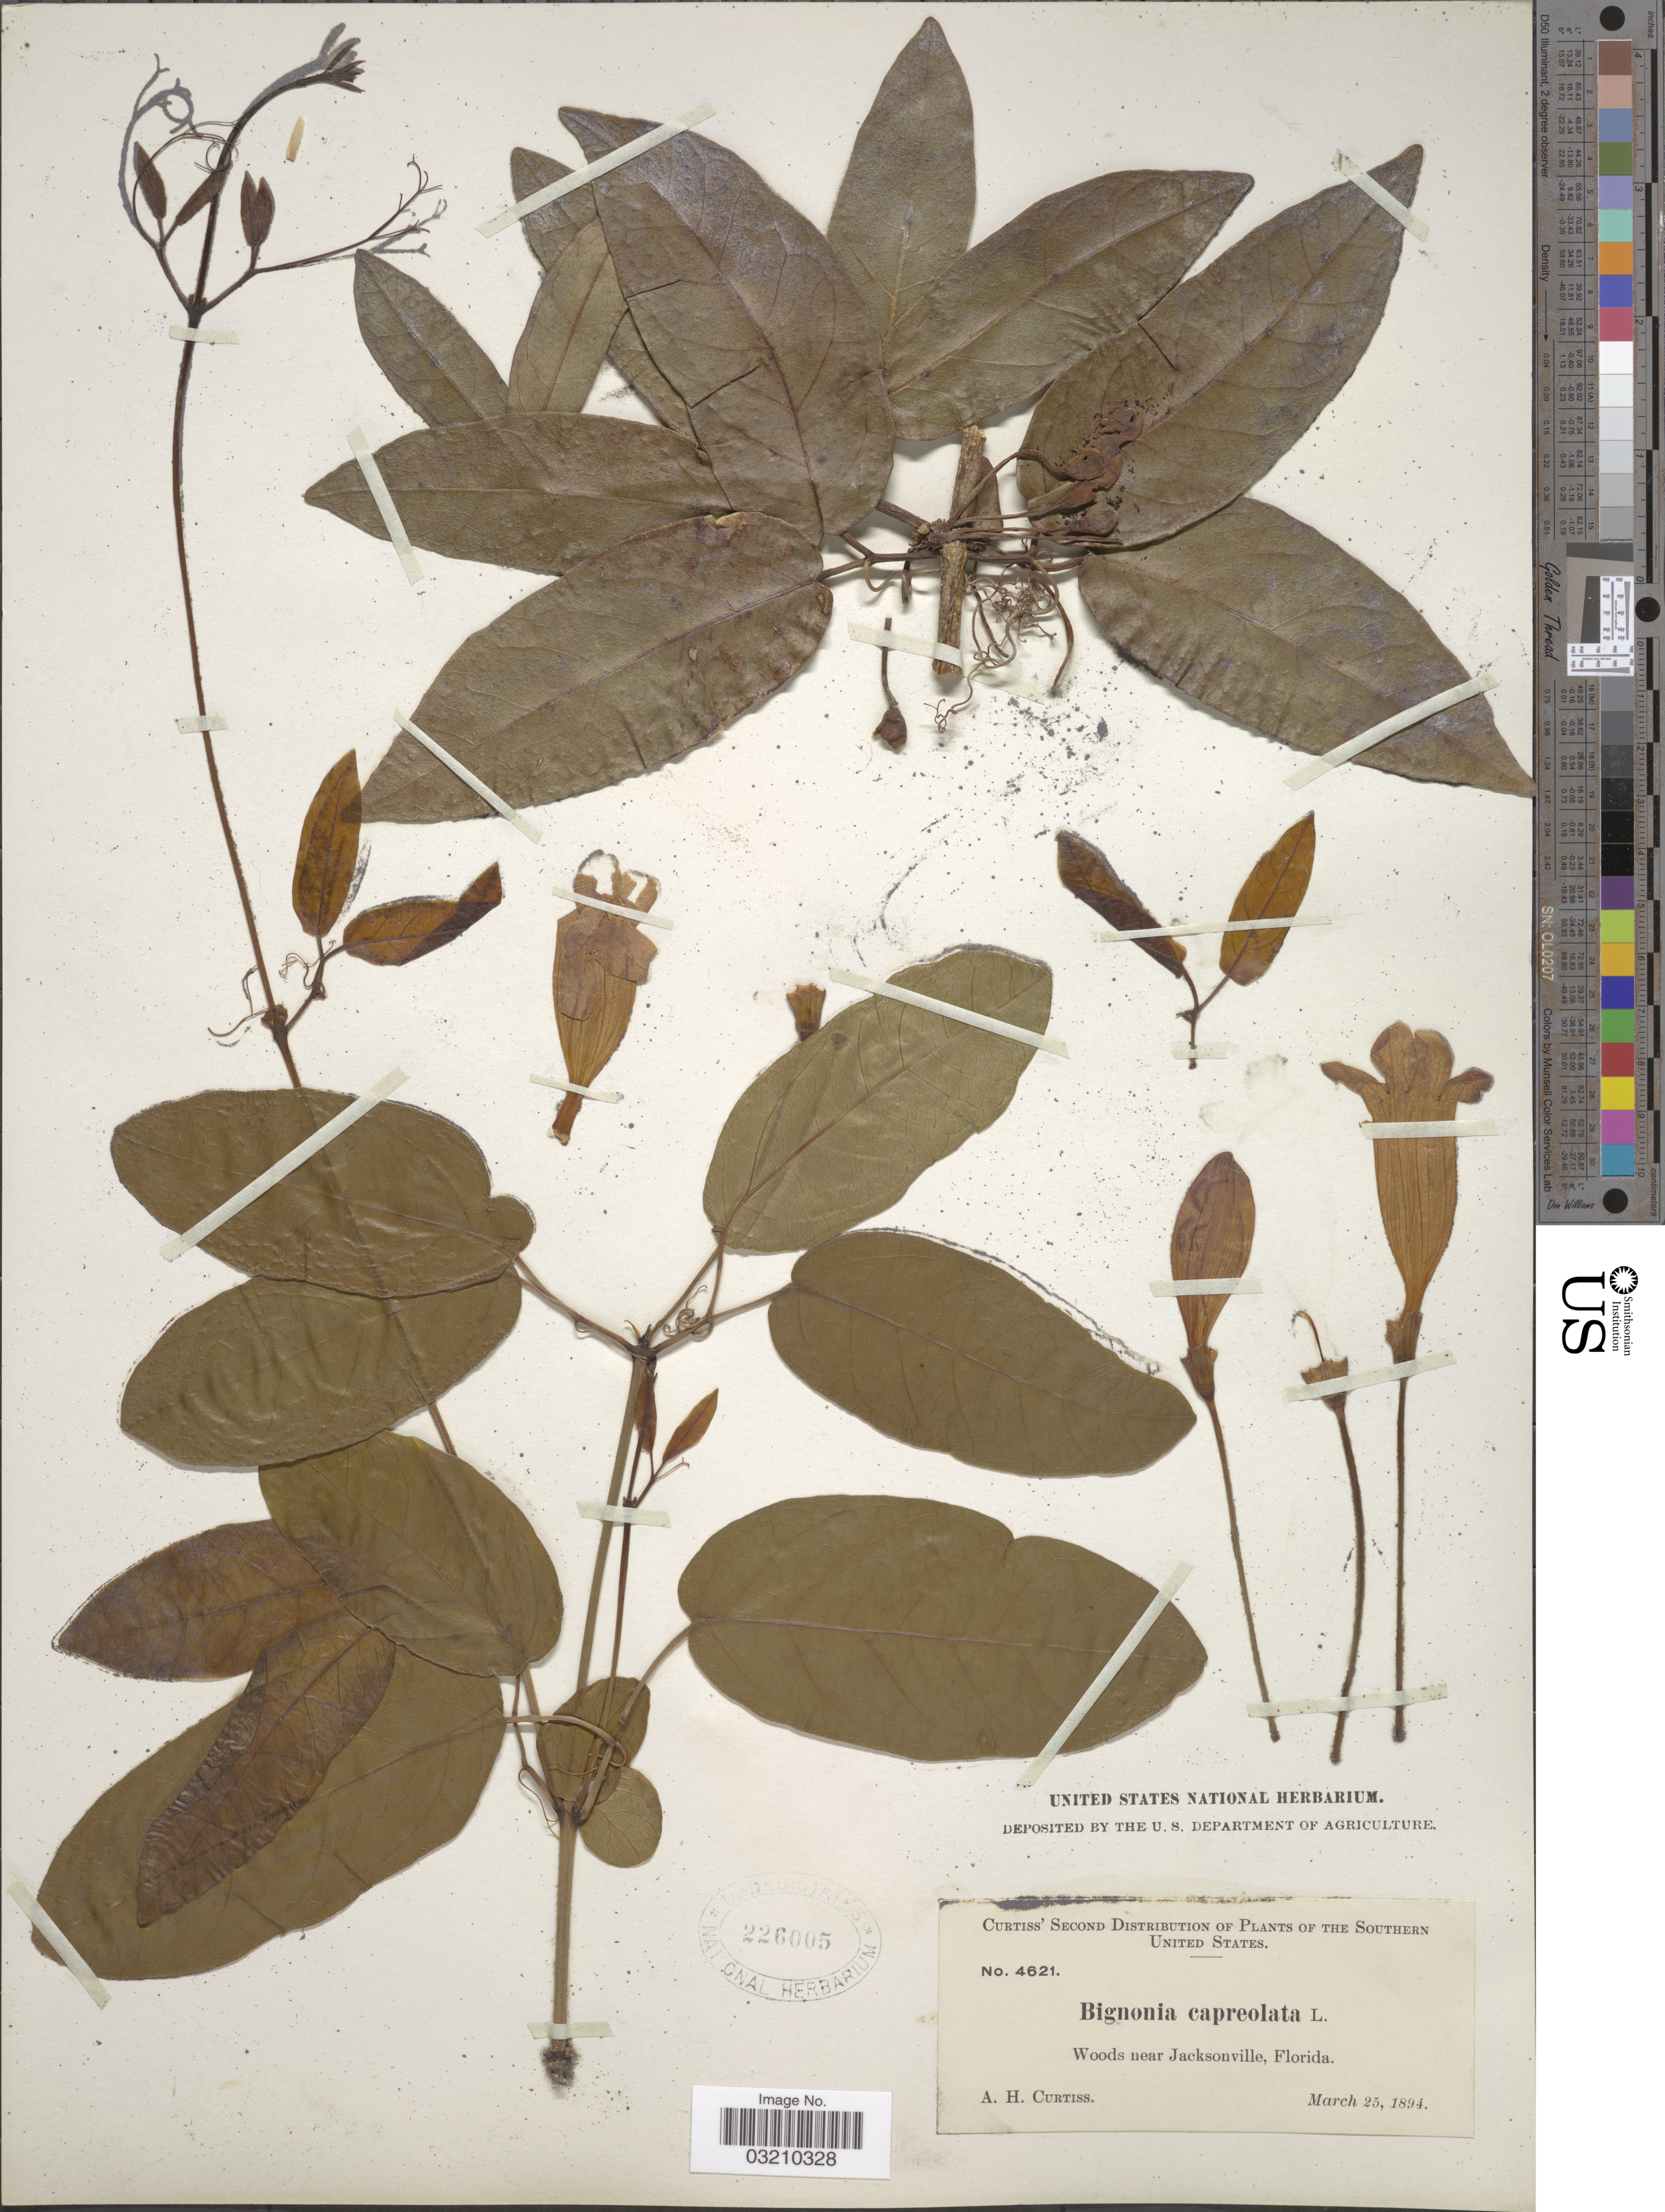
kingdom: Plantae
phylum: Tracheophyta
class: Magnoliopsida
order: Lamiales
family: Bignoniaceae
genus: Bignonia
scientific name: Bignonia capreolata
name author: L.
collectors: A. H. Curtiss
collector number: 4621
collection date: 1894-03-25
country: United States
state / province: Florida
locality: Southern United States. near Jacksonville.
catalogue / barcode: US 226005